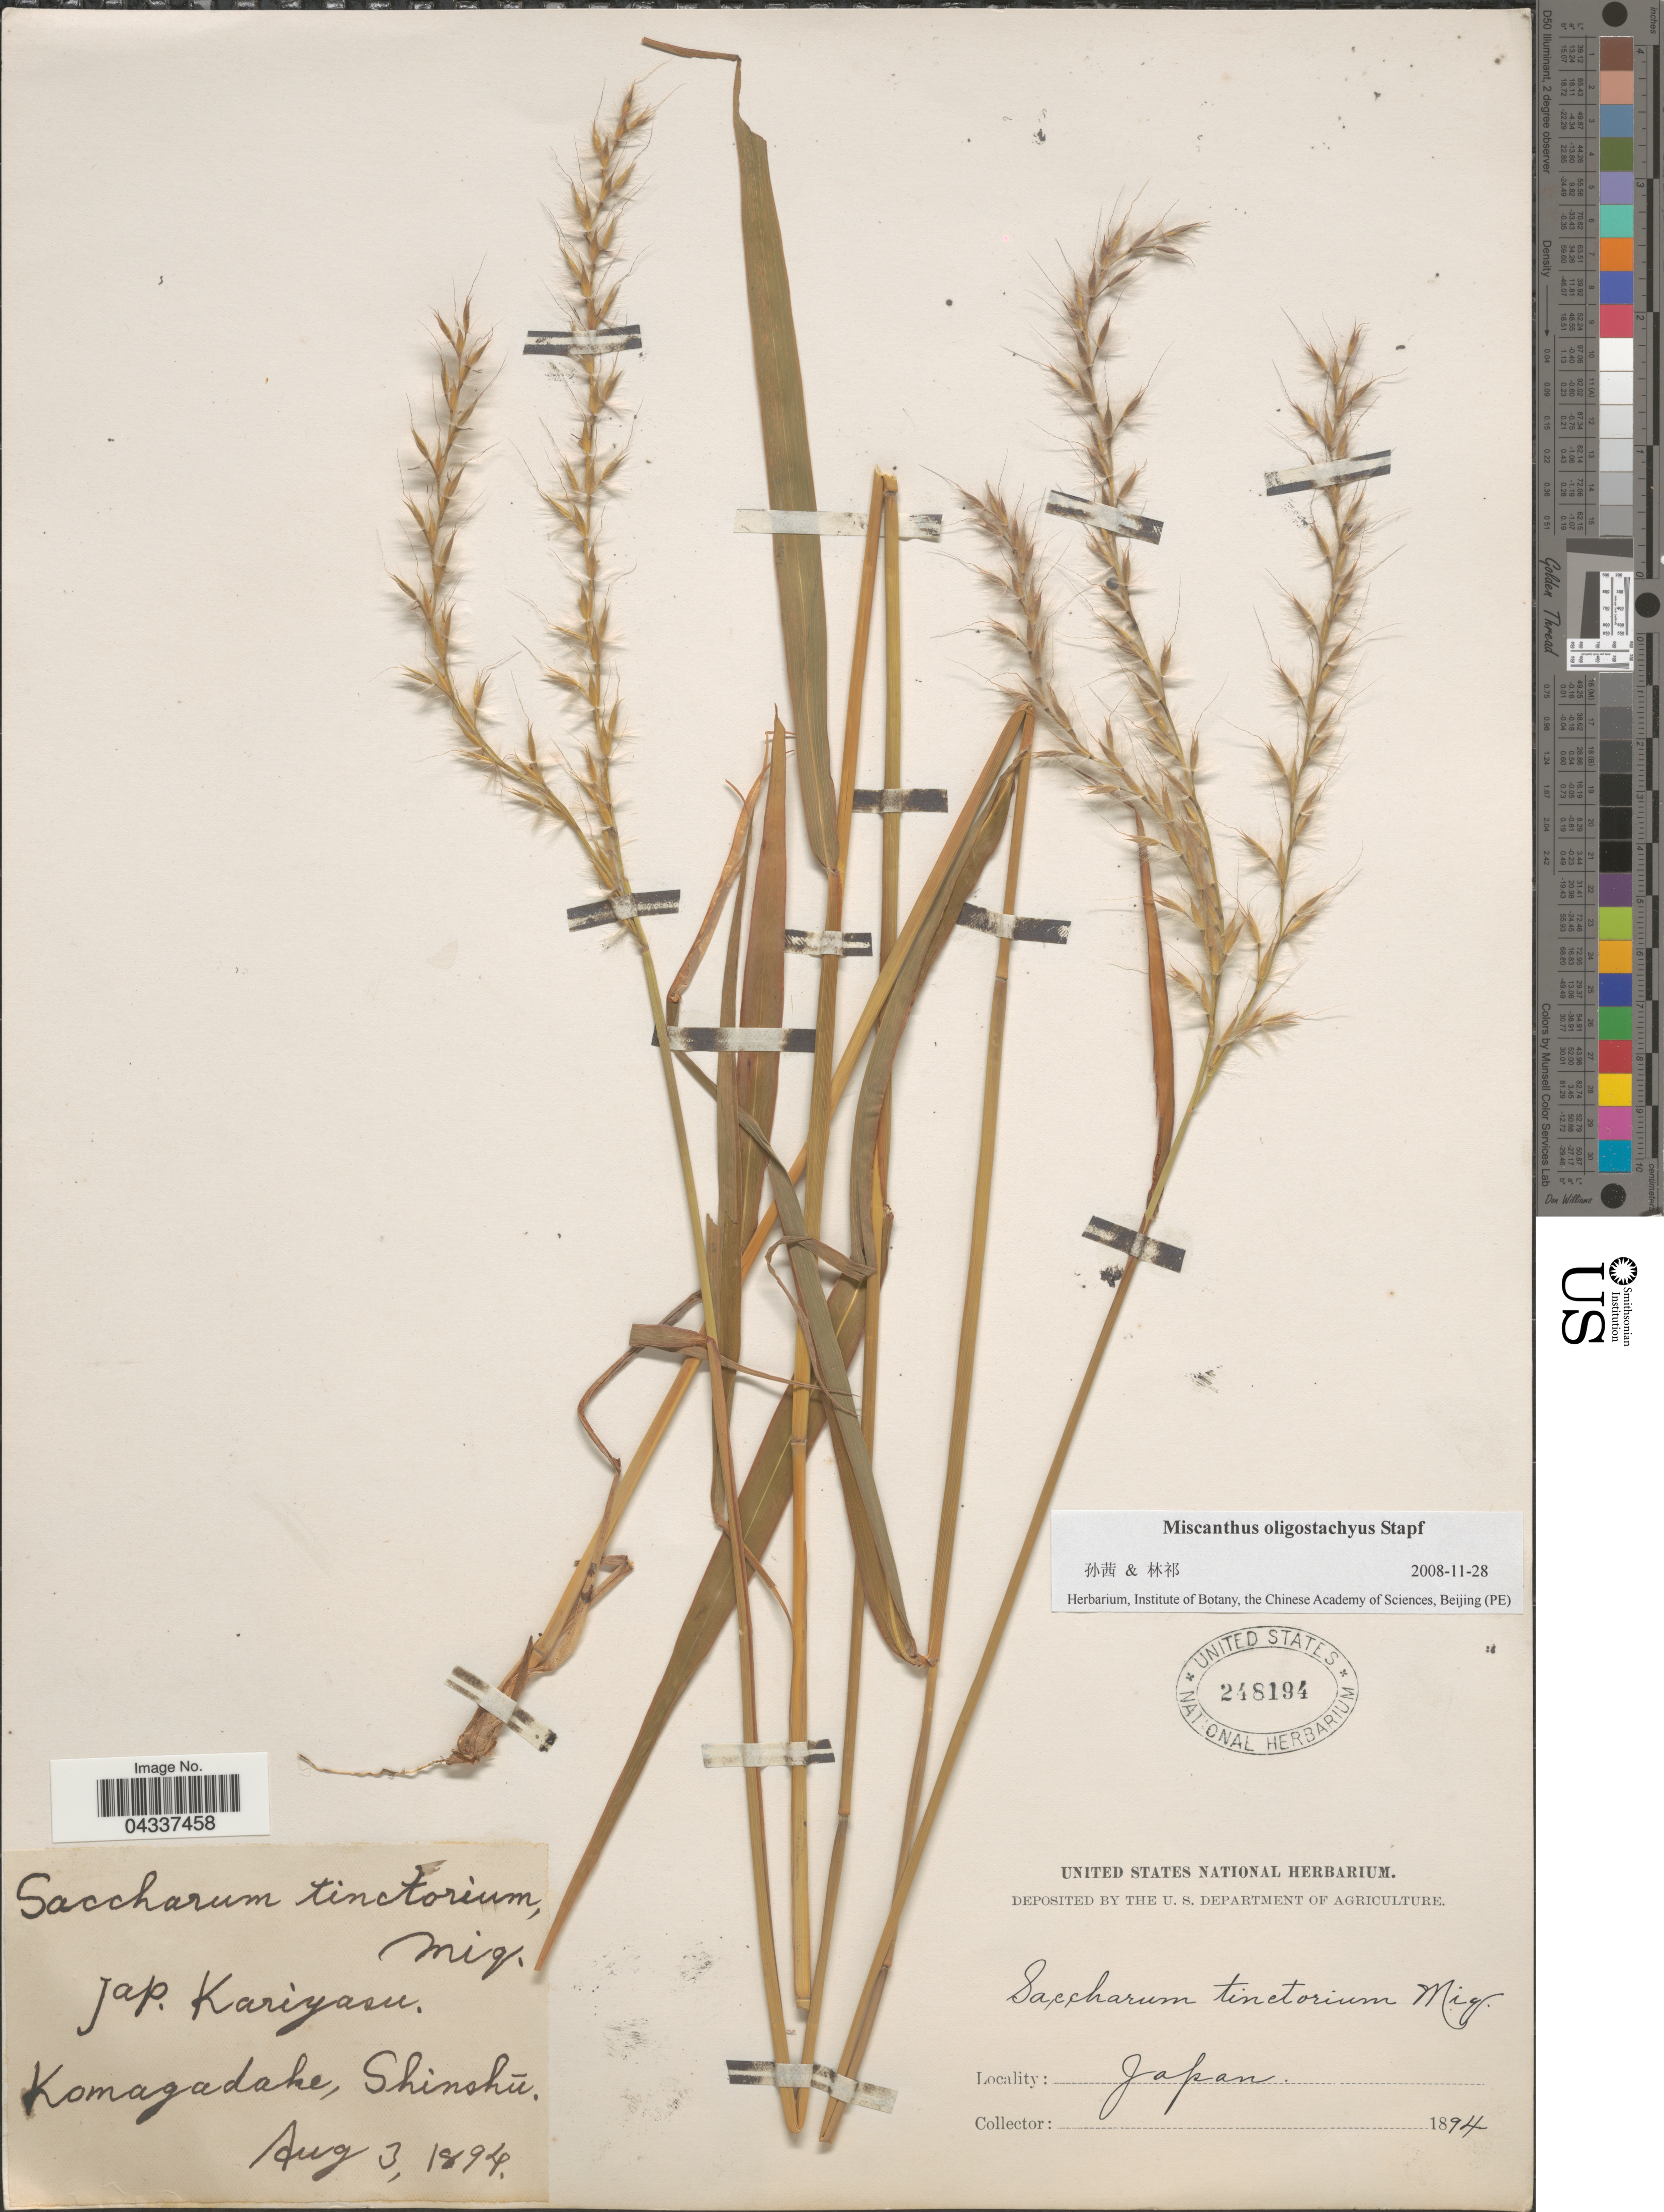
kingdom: Plantae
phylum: Tracheophyta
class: Liliopsida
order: Poales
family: Poaceae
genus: Miscanthus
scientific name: Miscanthus oligostachyus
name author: Stapf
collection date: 1894-08-03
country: Japan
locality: Komagadake, Shinshú.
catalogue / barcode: US 248194